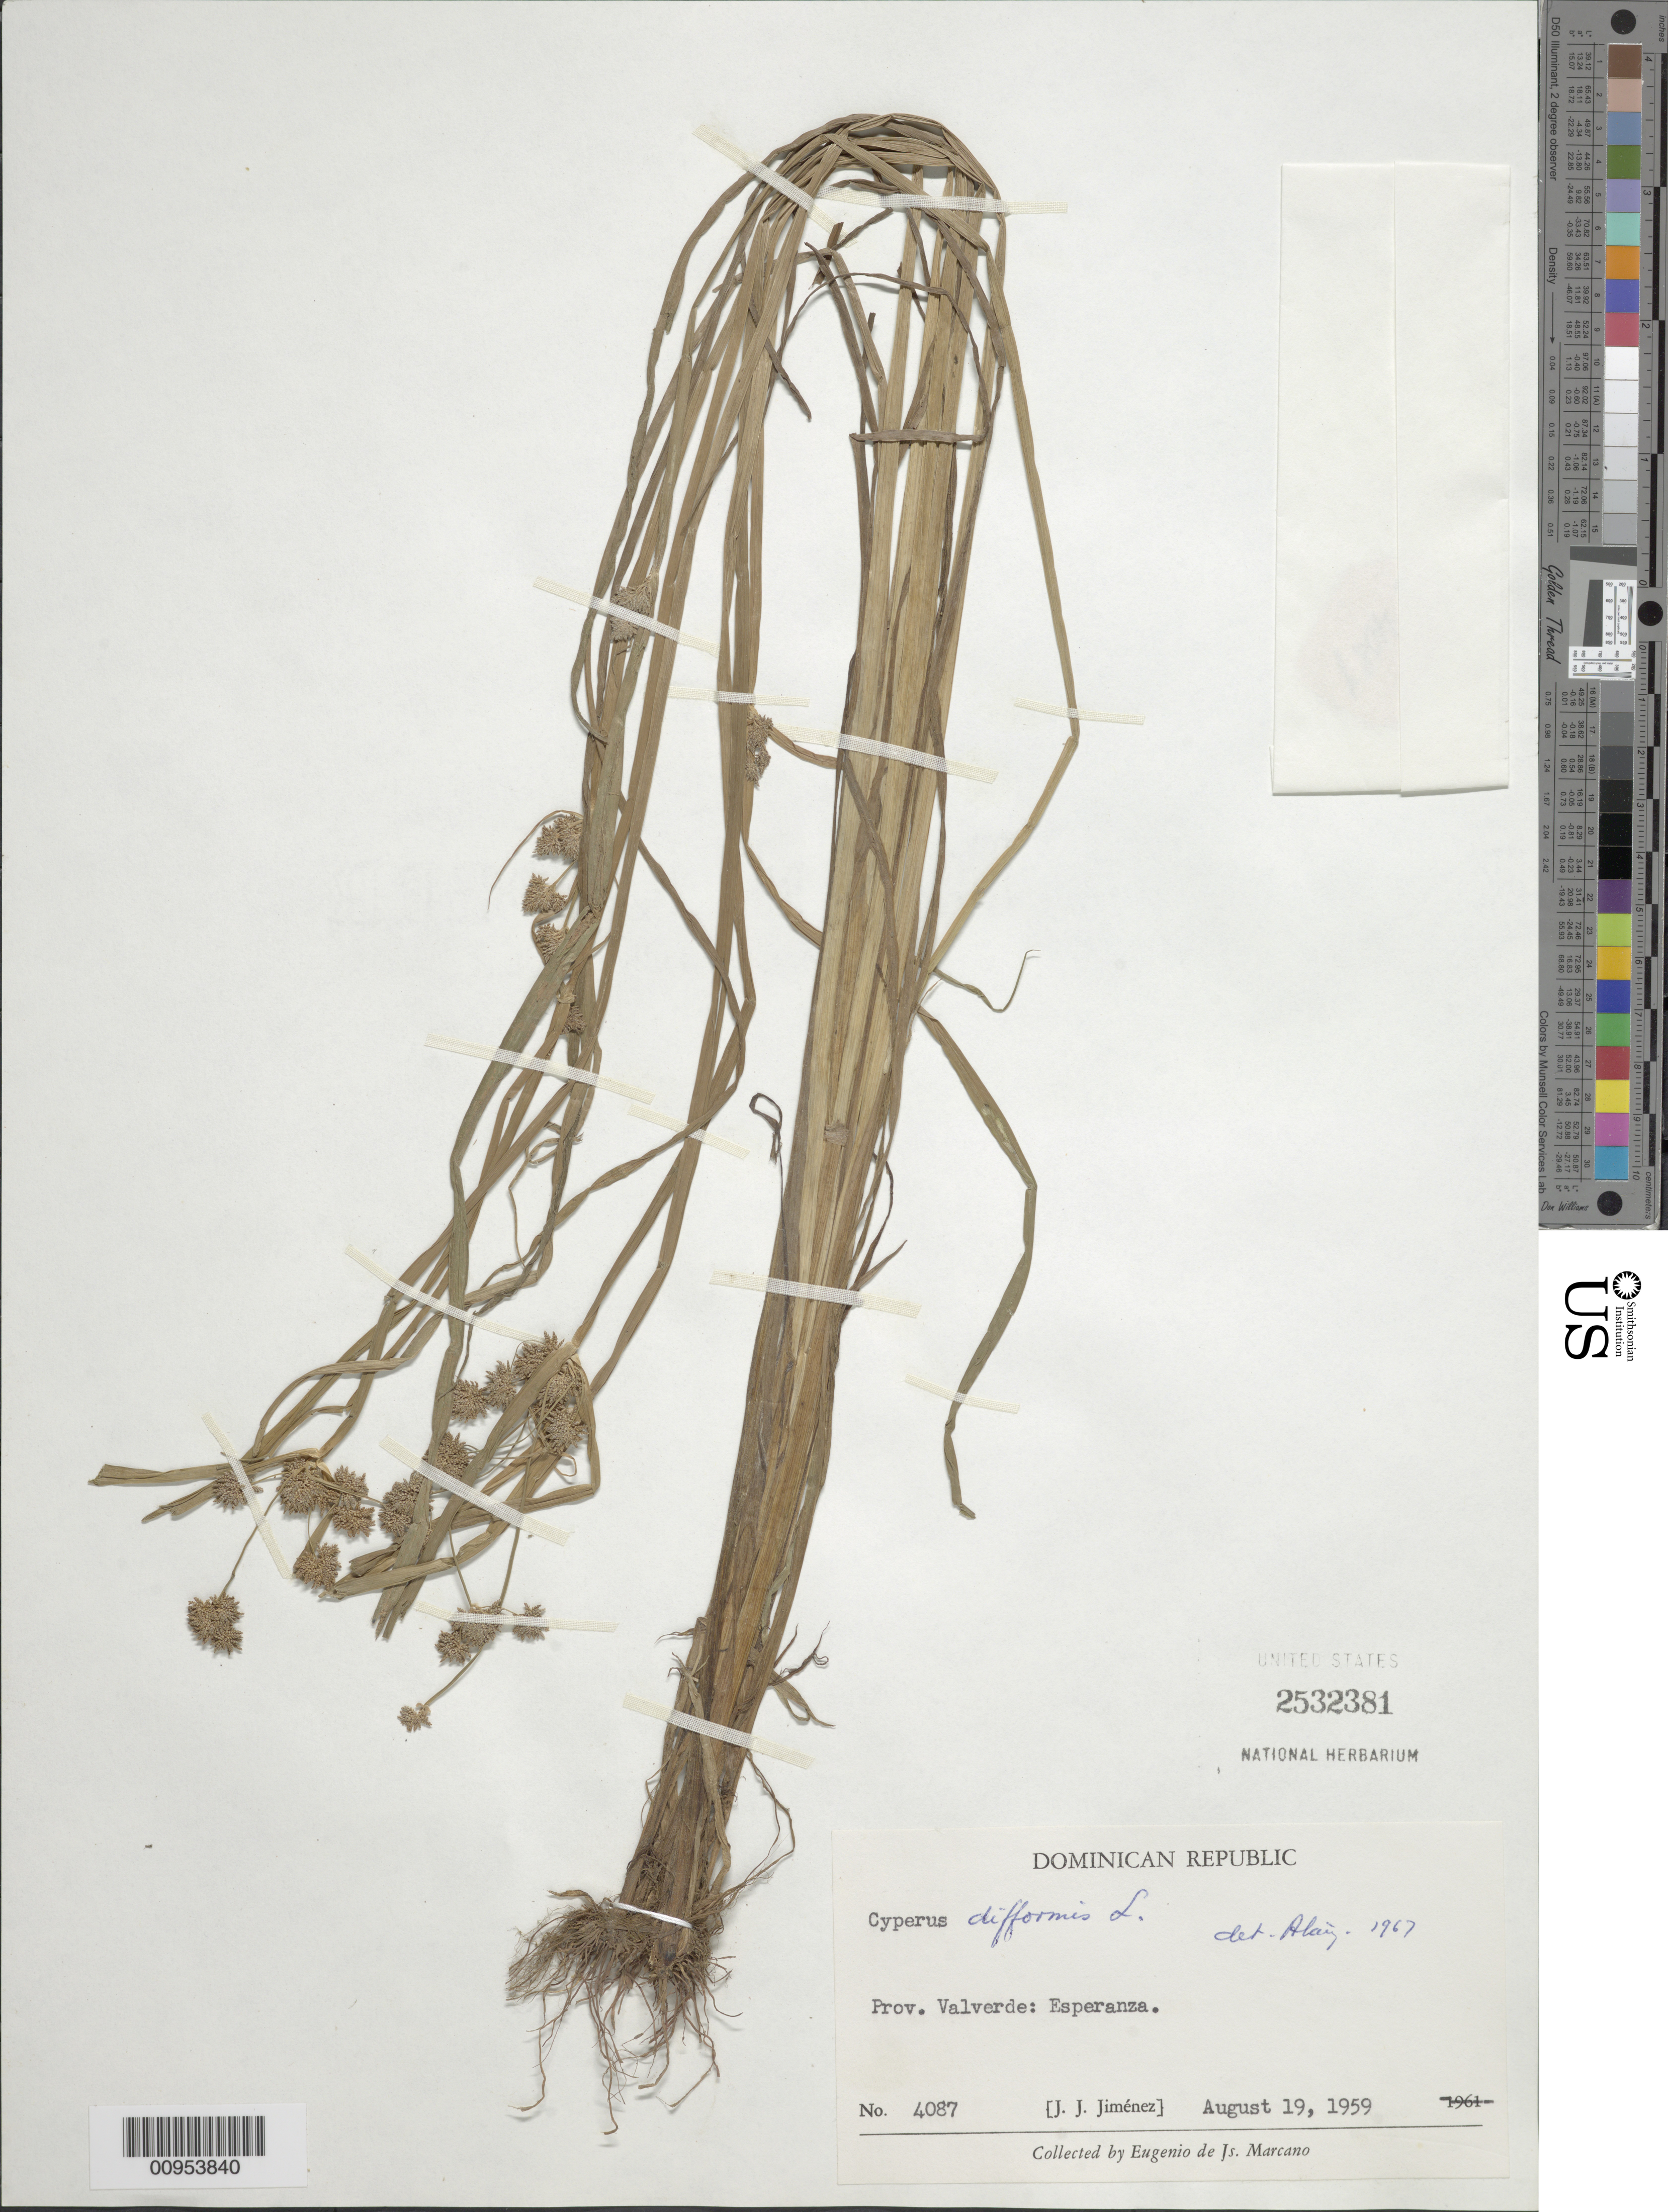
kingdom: Plantae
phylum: Tracheophyta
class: Liliopsida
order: Poales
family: Cyperaceae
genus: Cyperus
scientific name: Cyperus difformis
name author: L.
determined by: Liogier, Alain H.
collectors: J. J. Jiménez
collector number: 4087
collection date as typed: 19 Aug 1959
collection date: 1959-08-19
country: Dominican Republic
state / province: Valverde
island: Hispaniola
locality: Esperanza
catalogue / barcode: US 2532381